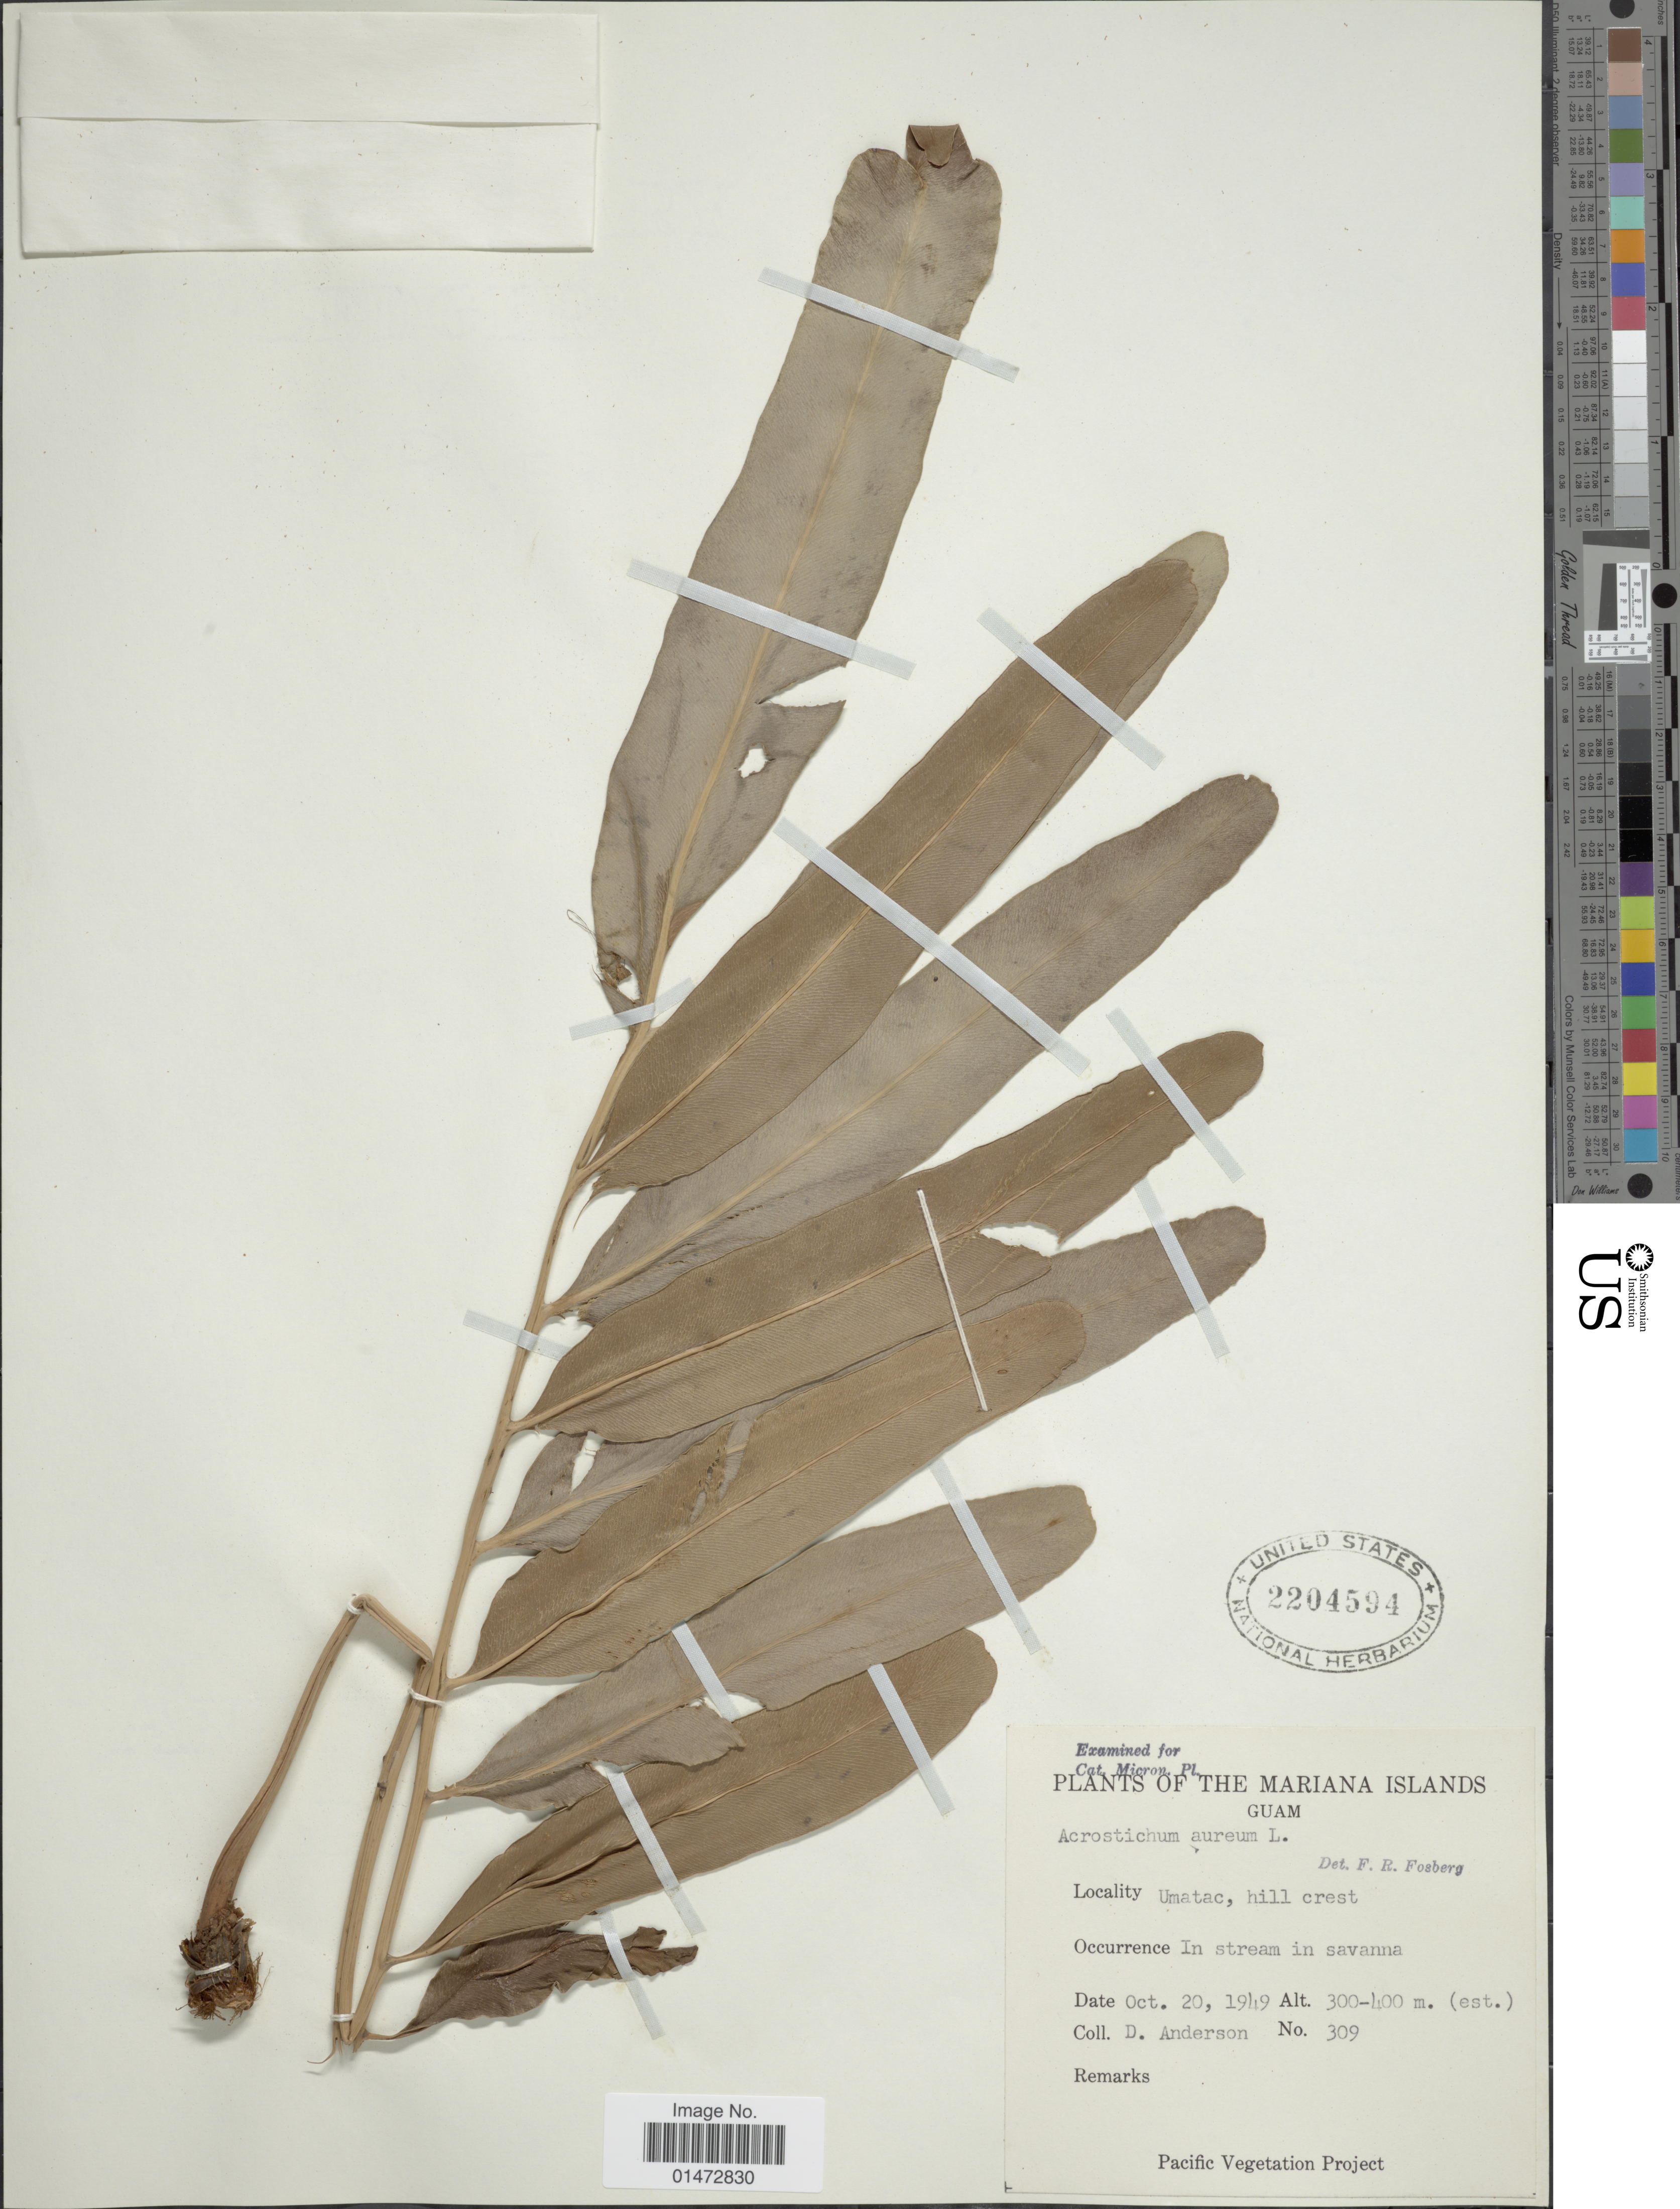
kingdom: Plantae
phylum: Tracheophyta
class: Polypodiopsida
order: Polypodiales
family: Pteridaceae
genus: Acrostichum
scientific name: Acrostichum aureum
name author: L.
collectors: D. Anderson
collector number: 309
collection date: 1949-10-20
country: Guam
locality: Plants of the Mariana Islands. Guam. Umatac, hill crest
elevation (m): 300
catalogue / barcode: US 2204594